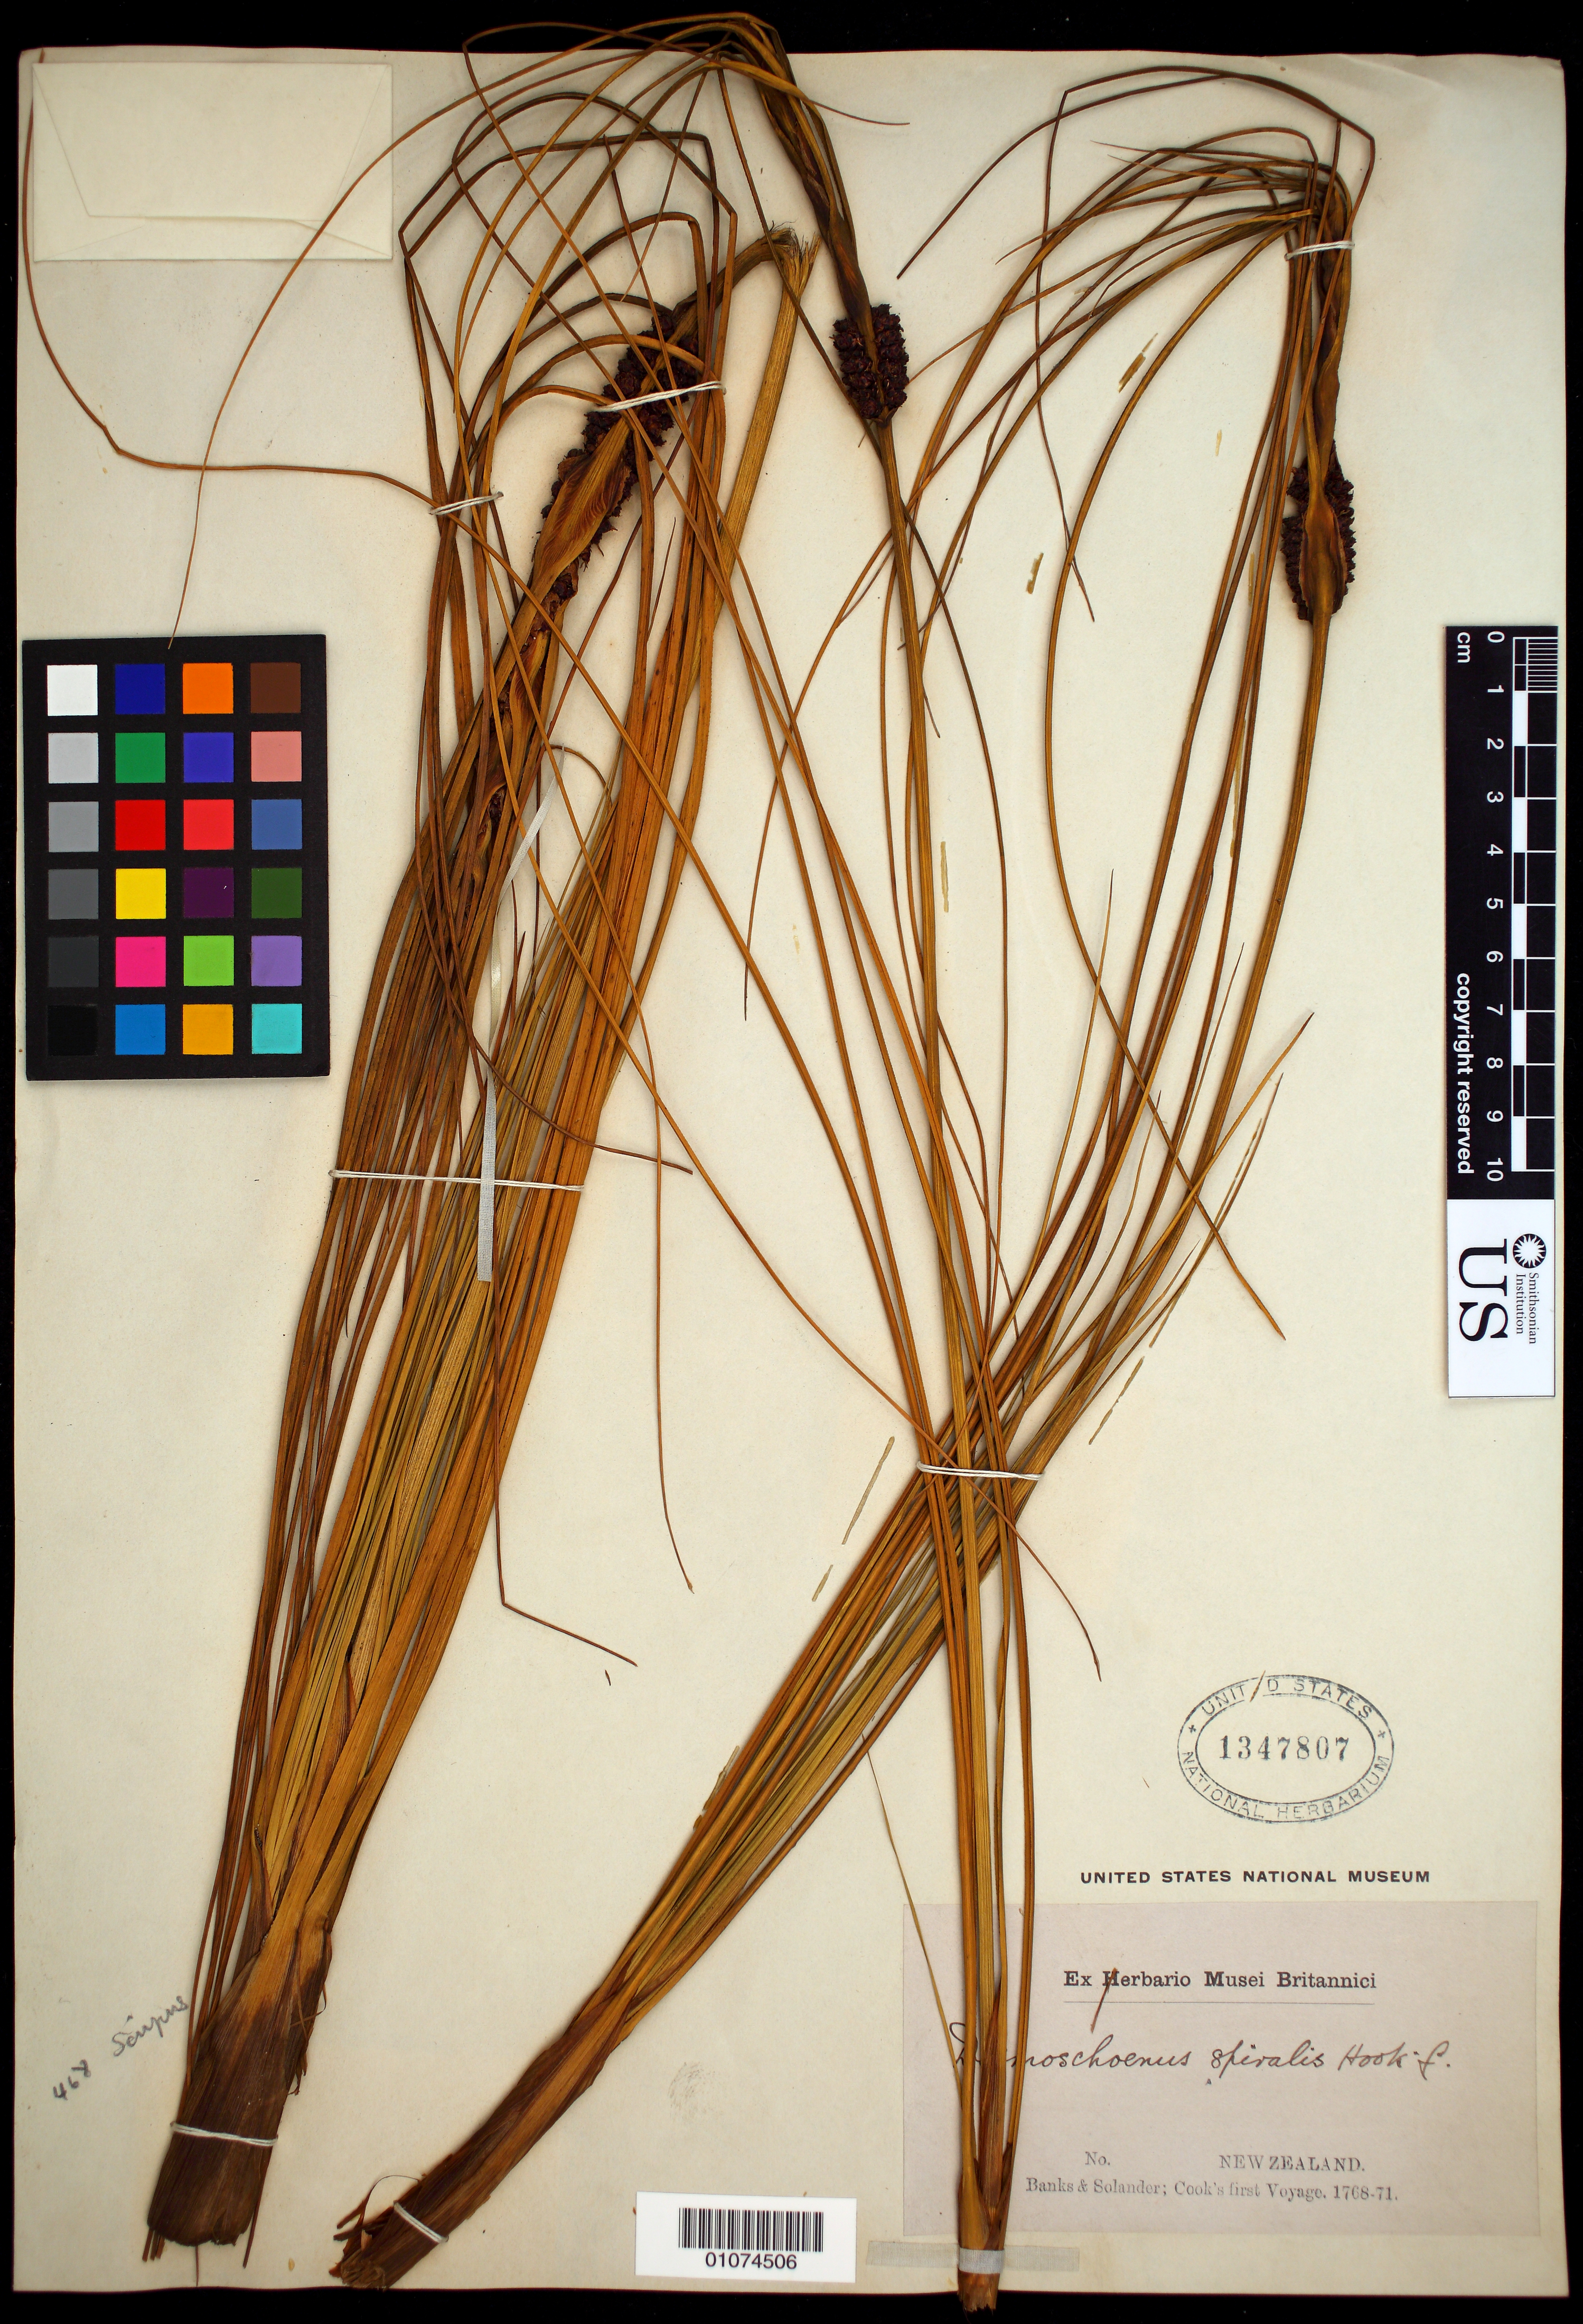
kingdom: Plantae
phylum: Tracheophyta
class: Liliopsida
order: Poales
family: Cyperaceae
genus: Ficinia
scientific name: Ficinia spiralis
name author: (A. Rich.) Muasya & de Lange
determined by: Strong, Mark T., (BOT), Smithsonian Institution - National Museum of Natural History (UNITED STATES)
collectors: J. Banks & D. C. Solander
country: New Zealand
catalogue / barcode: US 1347807